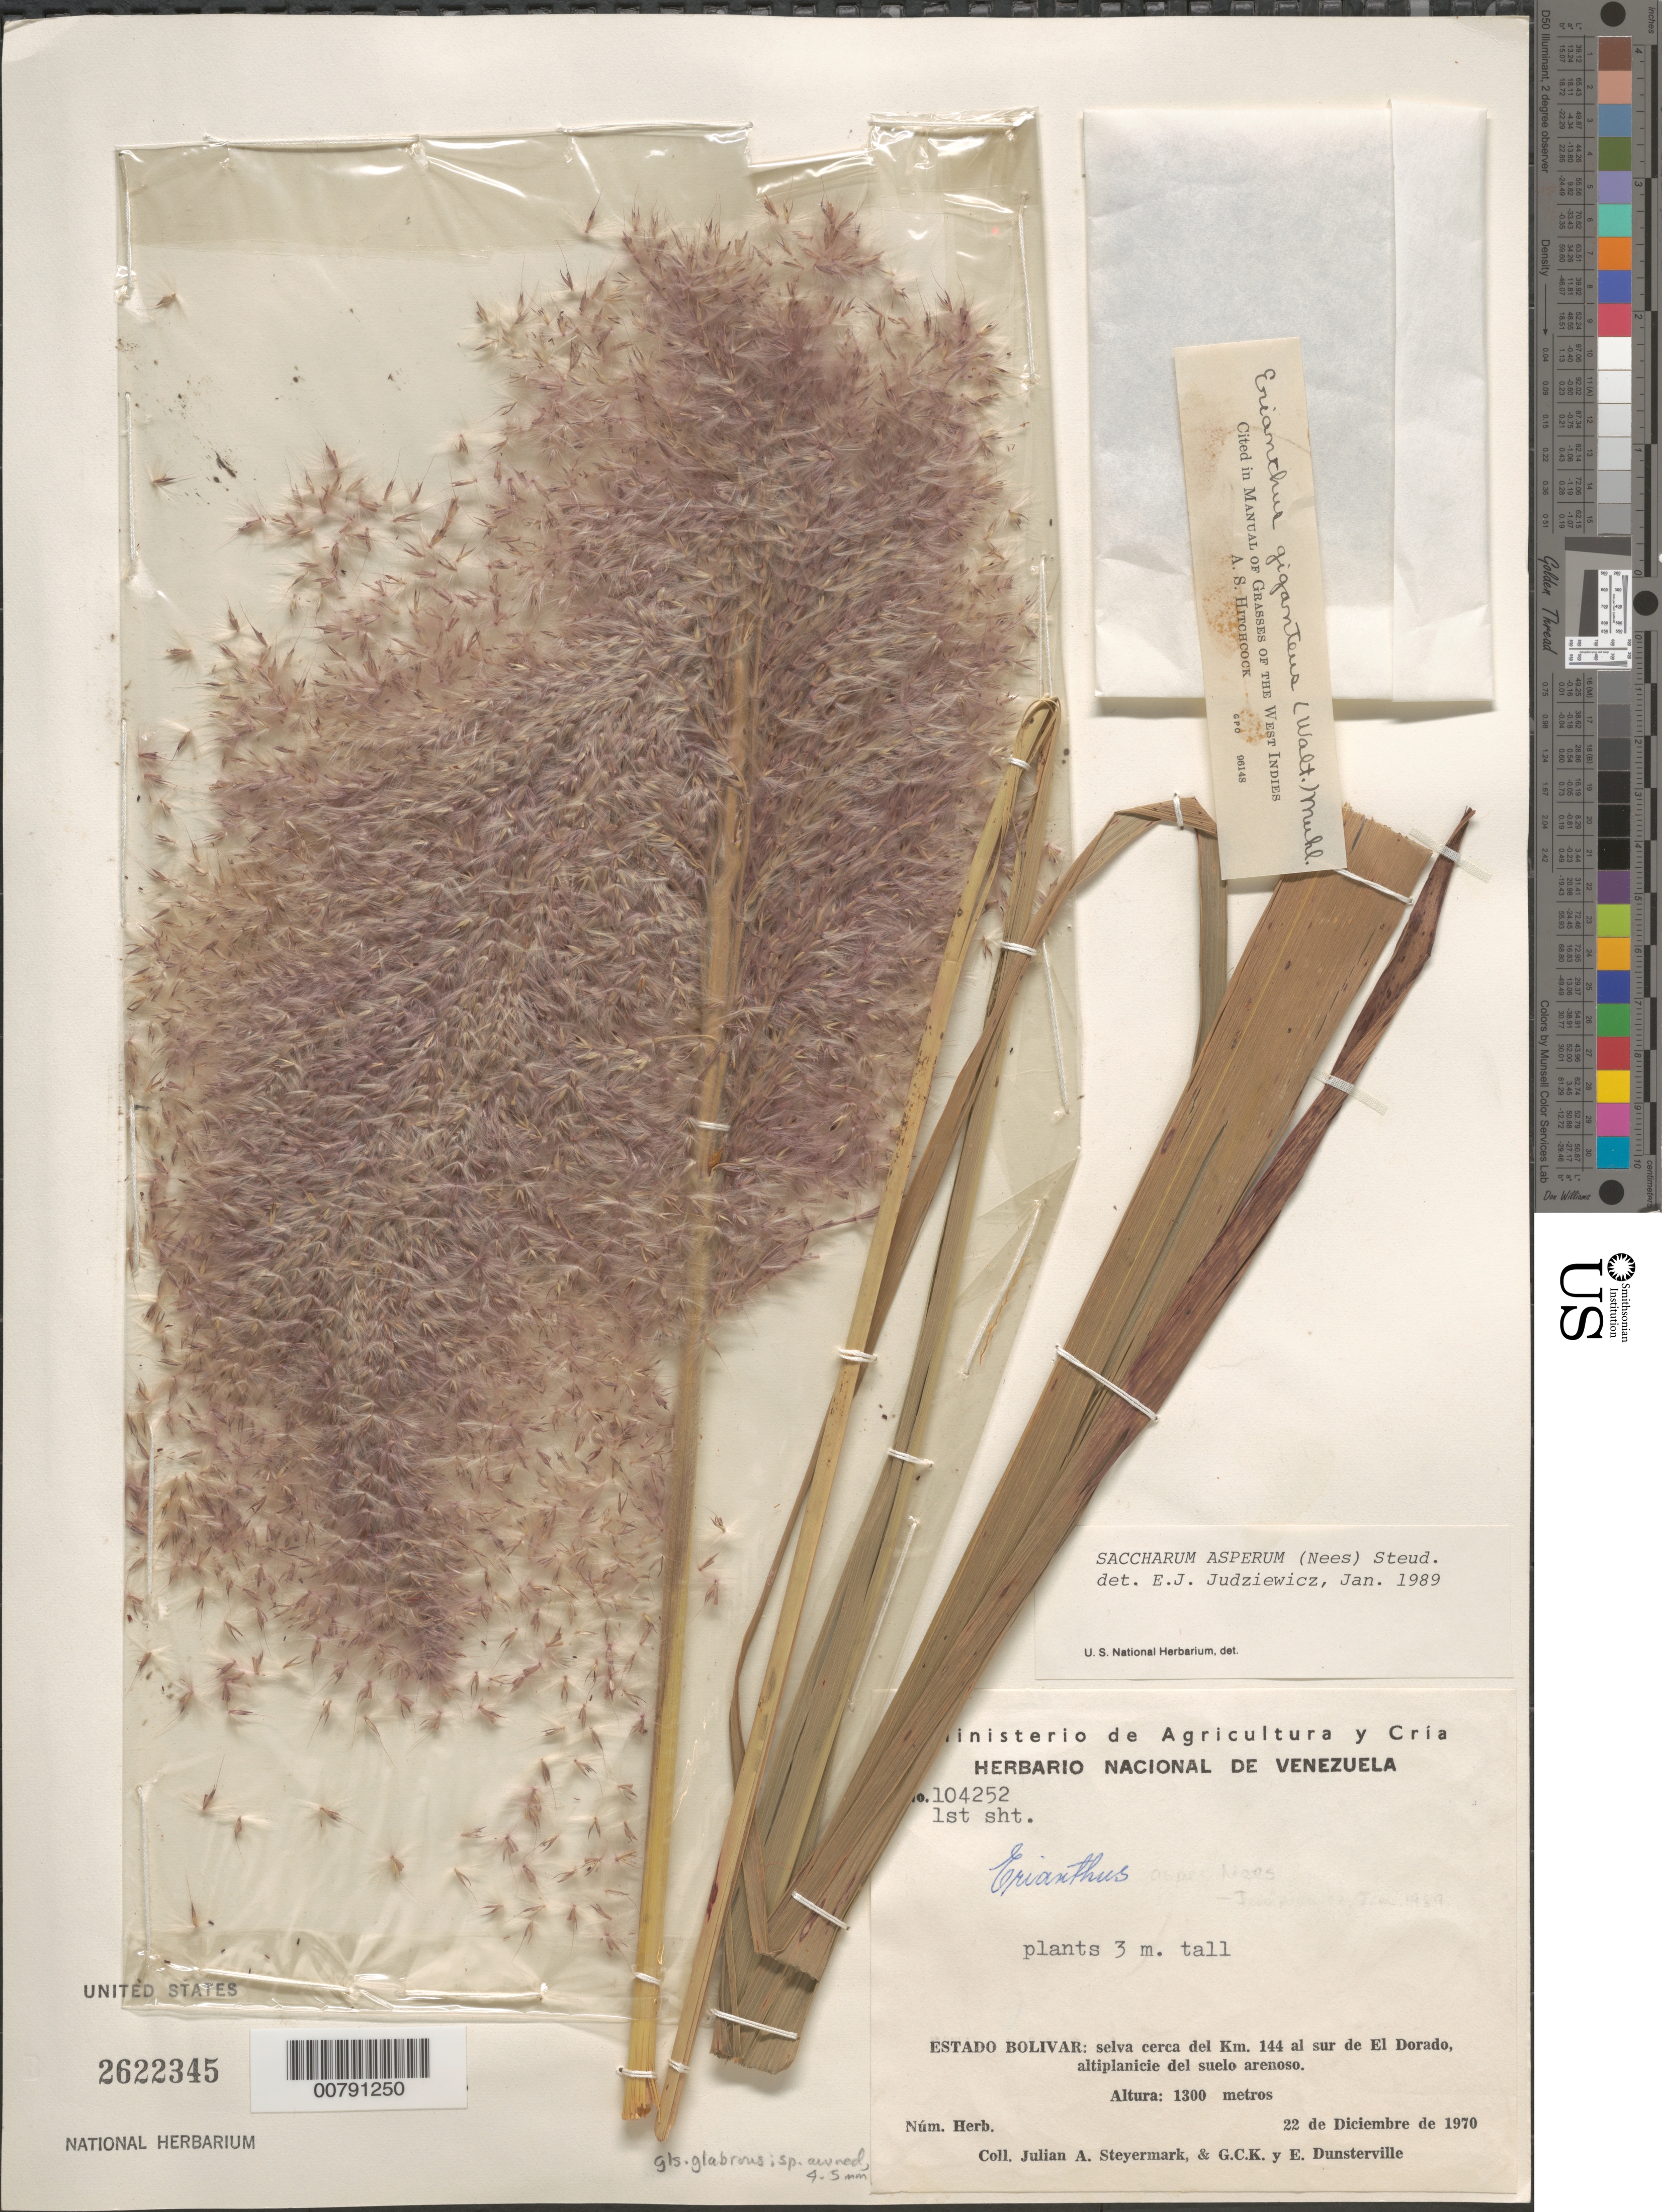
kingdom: Plantae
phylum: Tracheophyta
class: Liliopsida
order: Poales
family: Poaceae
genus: Erianthus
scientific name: Erianthus asper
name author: Nees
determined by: Judziewicz, E. J.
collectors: J. Steyermark, G. C. K. Dunsterville & E. Dunsterville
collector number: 104252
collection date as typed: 22-Dec-70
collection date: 1970-12-22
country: Venezuela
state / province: Bolívar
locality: El Dorado, S of, km 144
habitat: Altiplanicie del suelo arenoso, selva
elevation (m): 1300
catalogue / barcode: US 2622345